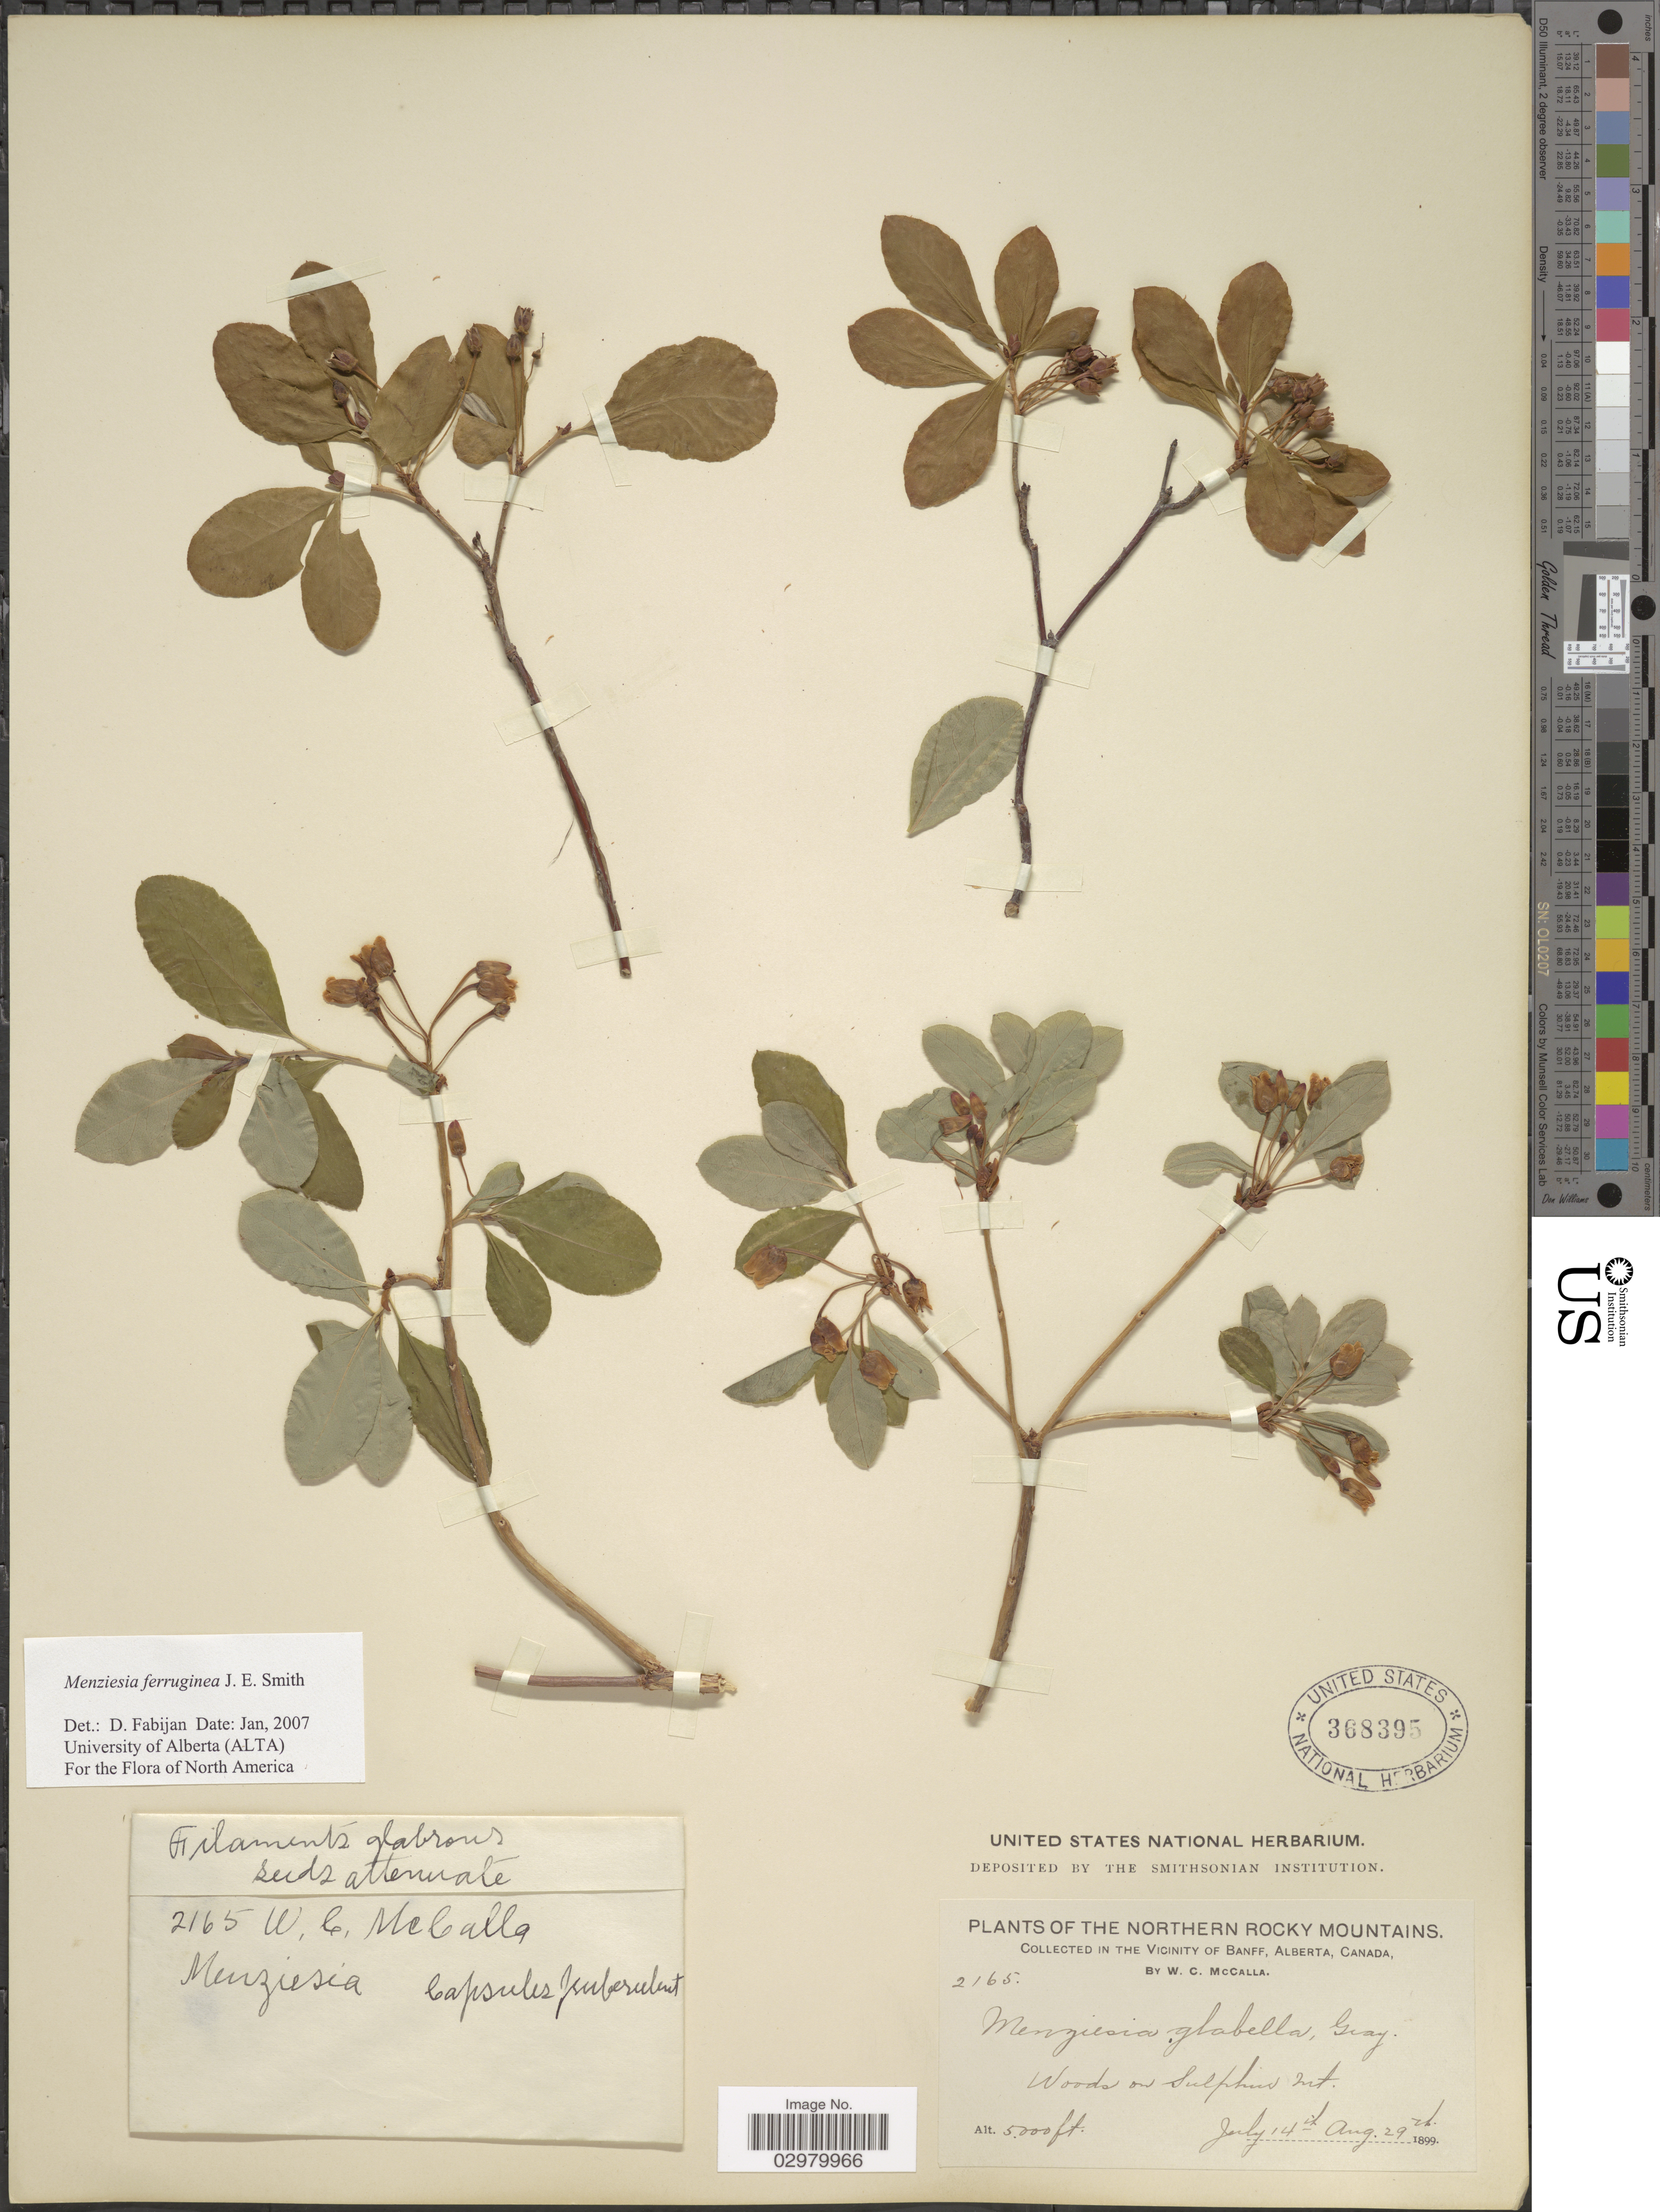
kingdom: Plantae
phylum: Tracheophyta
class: Magnoliopsida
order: Ericales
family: Ericaceae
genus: Menziesia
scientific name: Menziesia ferruginea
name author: Sm.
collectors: W. McCalla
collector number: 2165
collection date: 1899-07-14/1899-08-29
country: Canada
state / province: Alberta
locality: Northern Rocky Mountains, Vicinity of Banff, woods on Sulphur Mt.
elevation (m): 1524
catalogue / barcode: US 368395